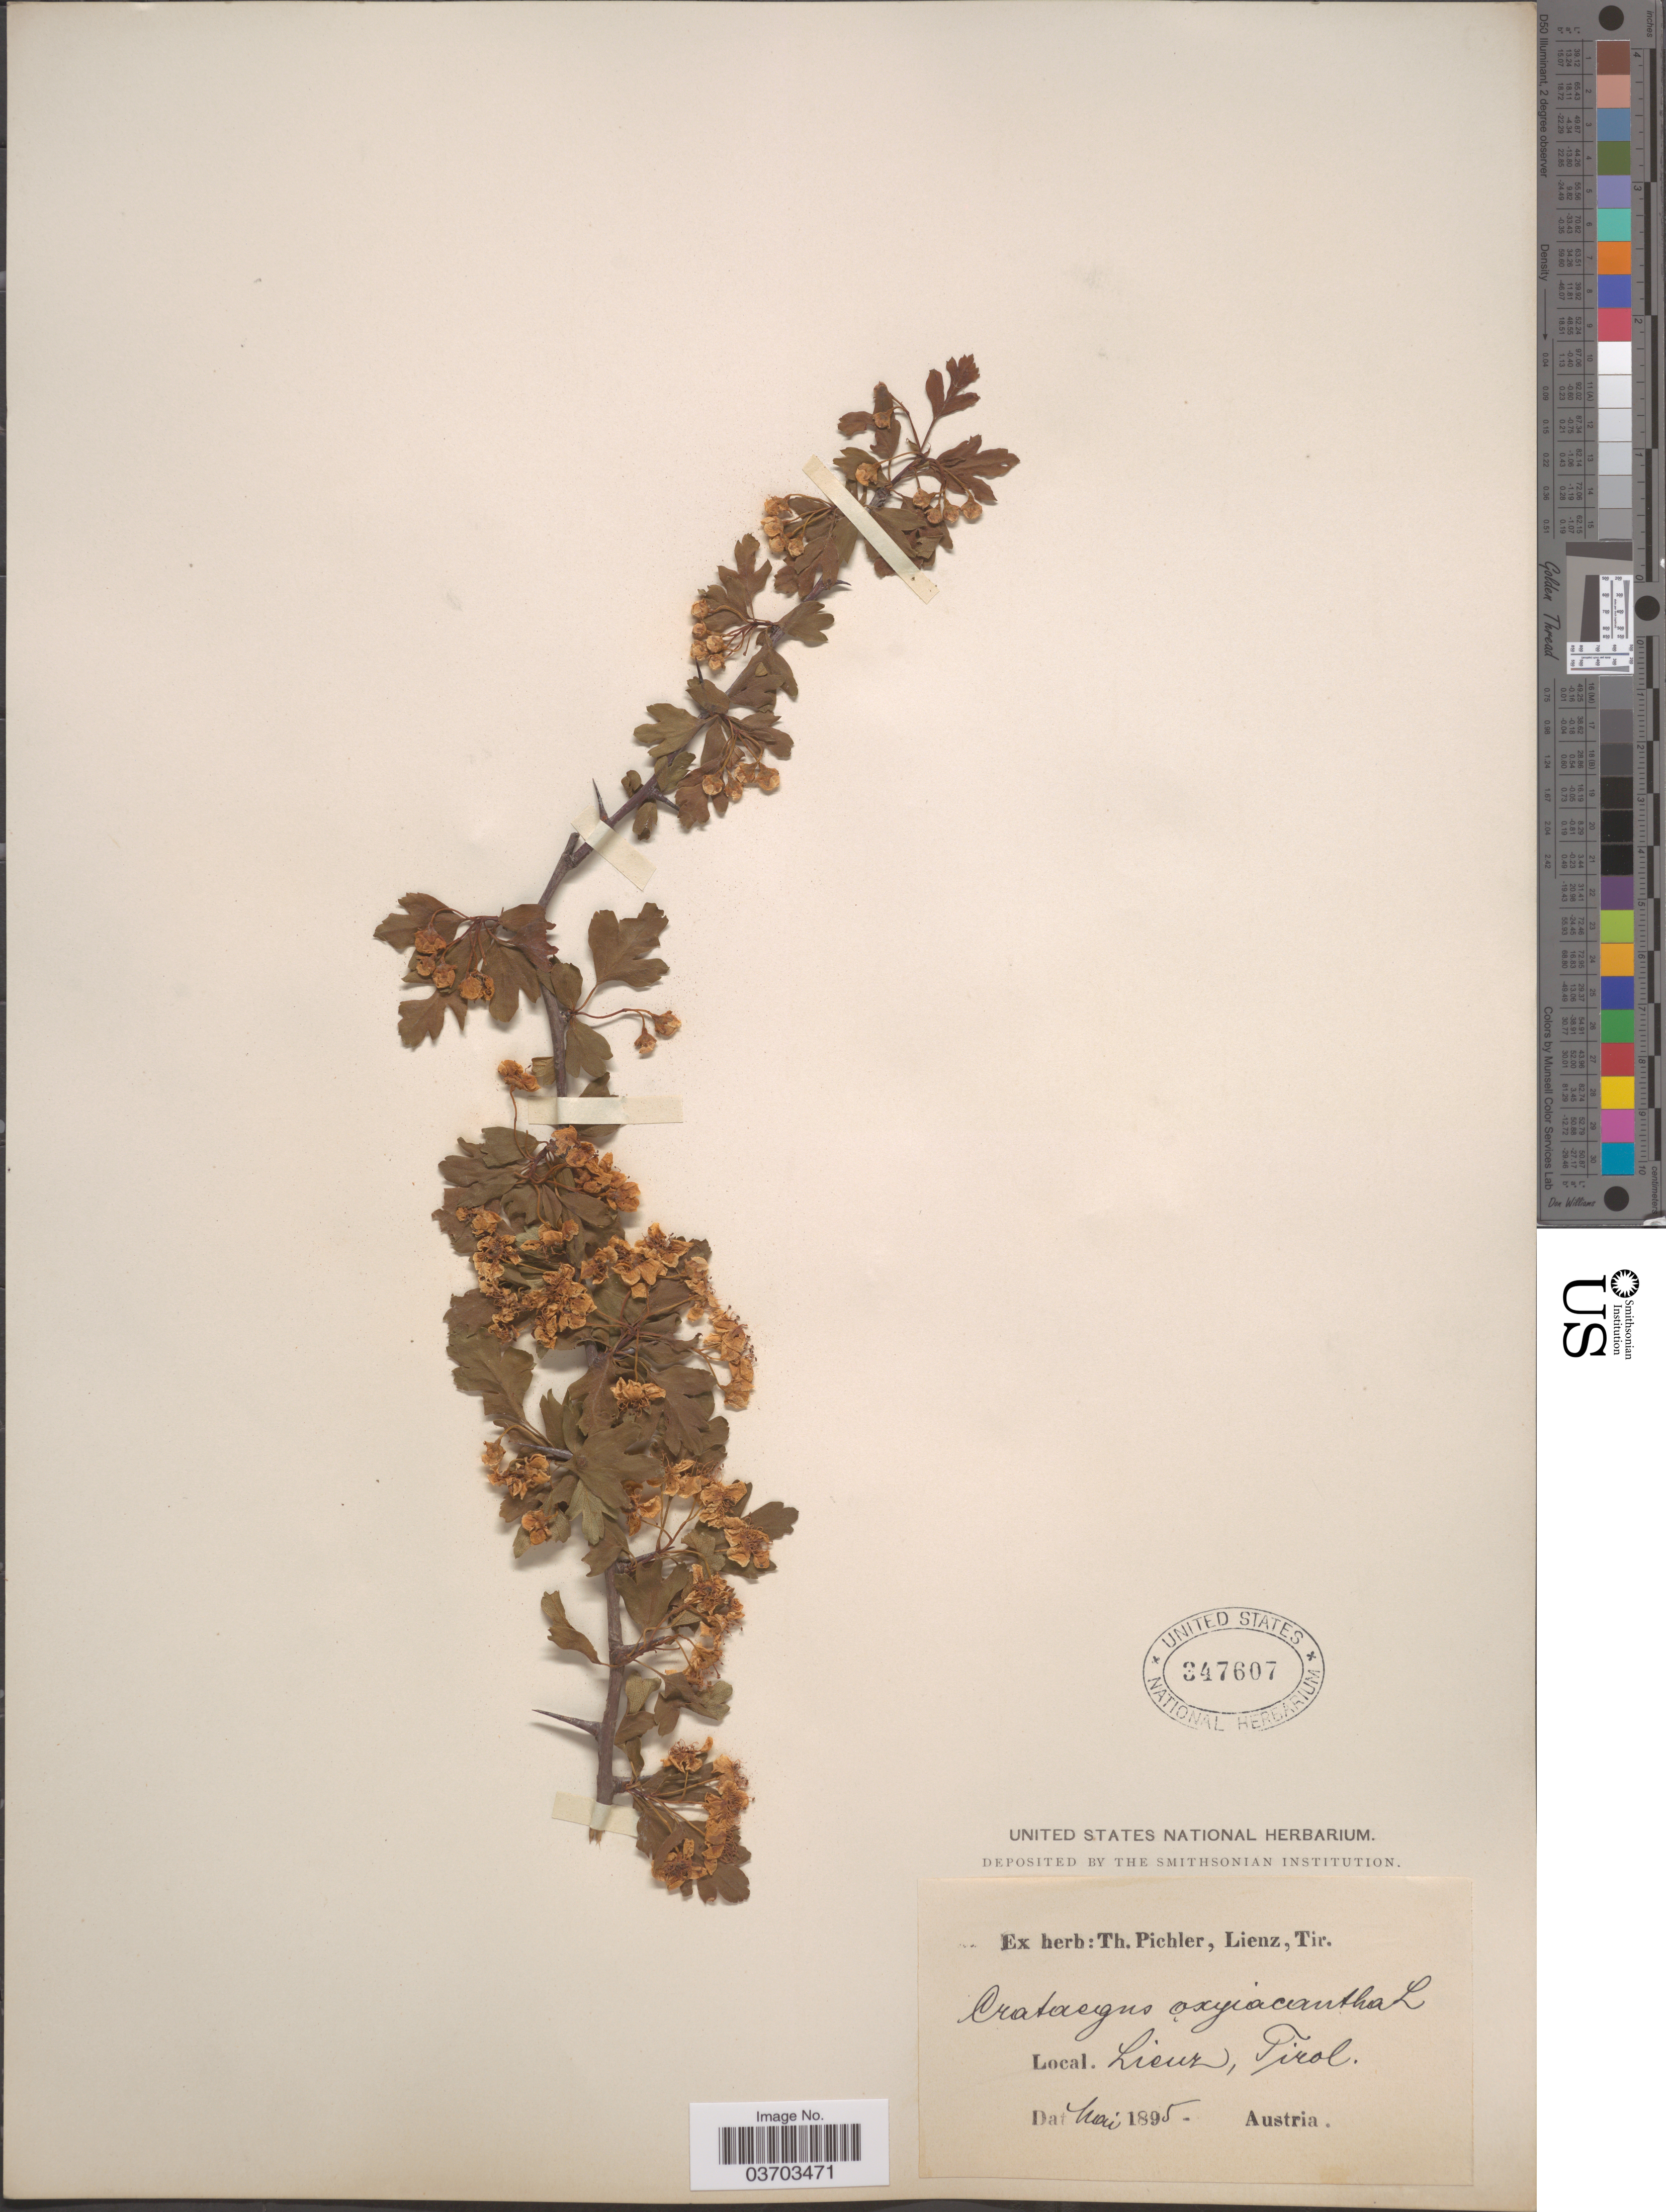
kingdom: Plantae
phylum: Tracheophyta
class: Magnoliopsida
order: Rosales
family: Rosaceae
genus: Crataegus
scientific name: Crataegus rhipidophylla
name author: Gand.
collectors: ex herb. T. Pichler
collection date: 1895-05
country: Austria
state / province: Tirol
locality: Lienz.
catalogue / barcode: US 347607